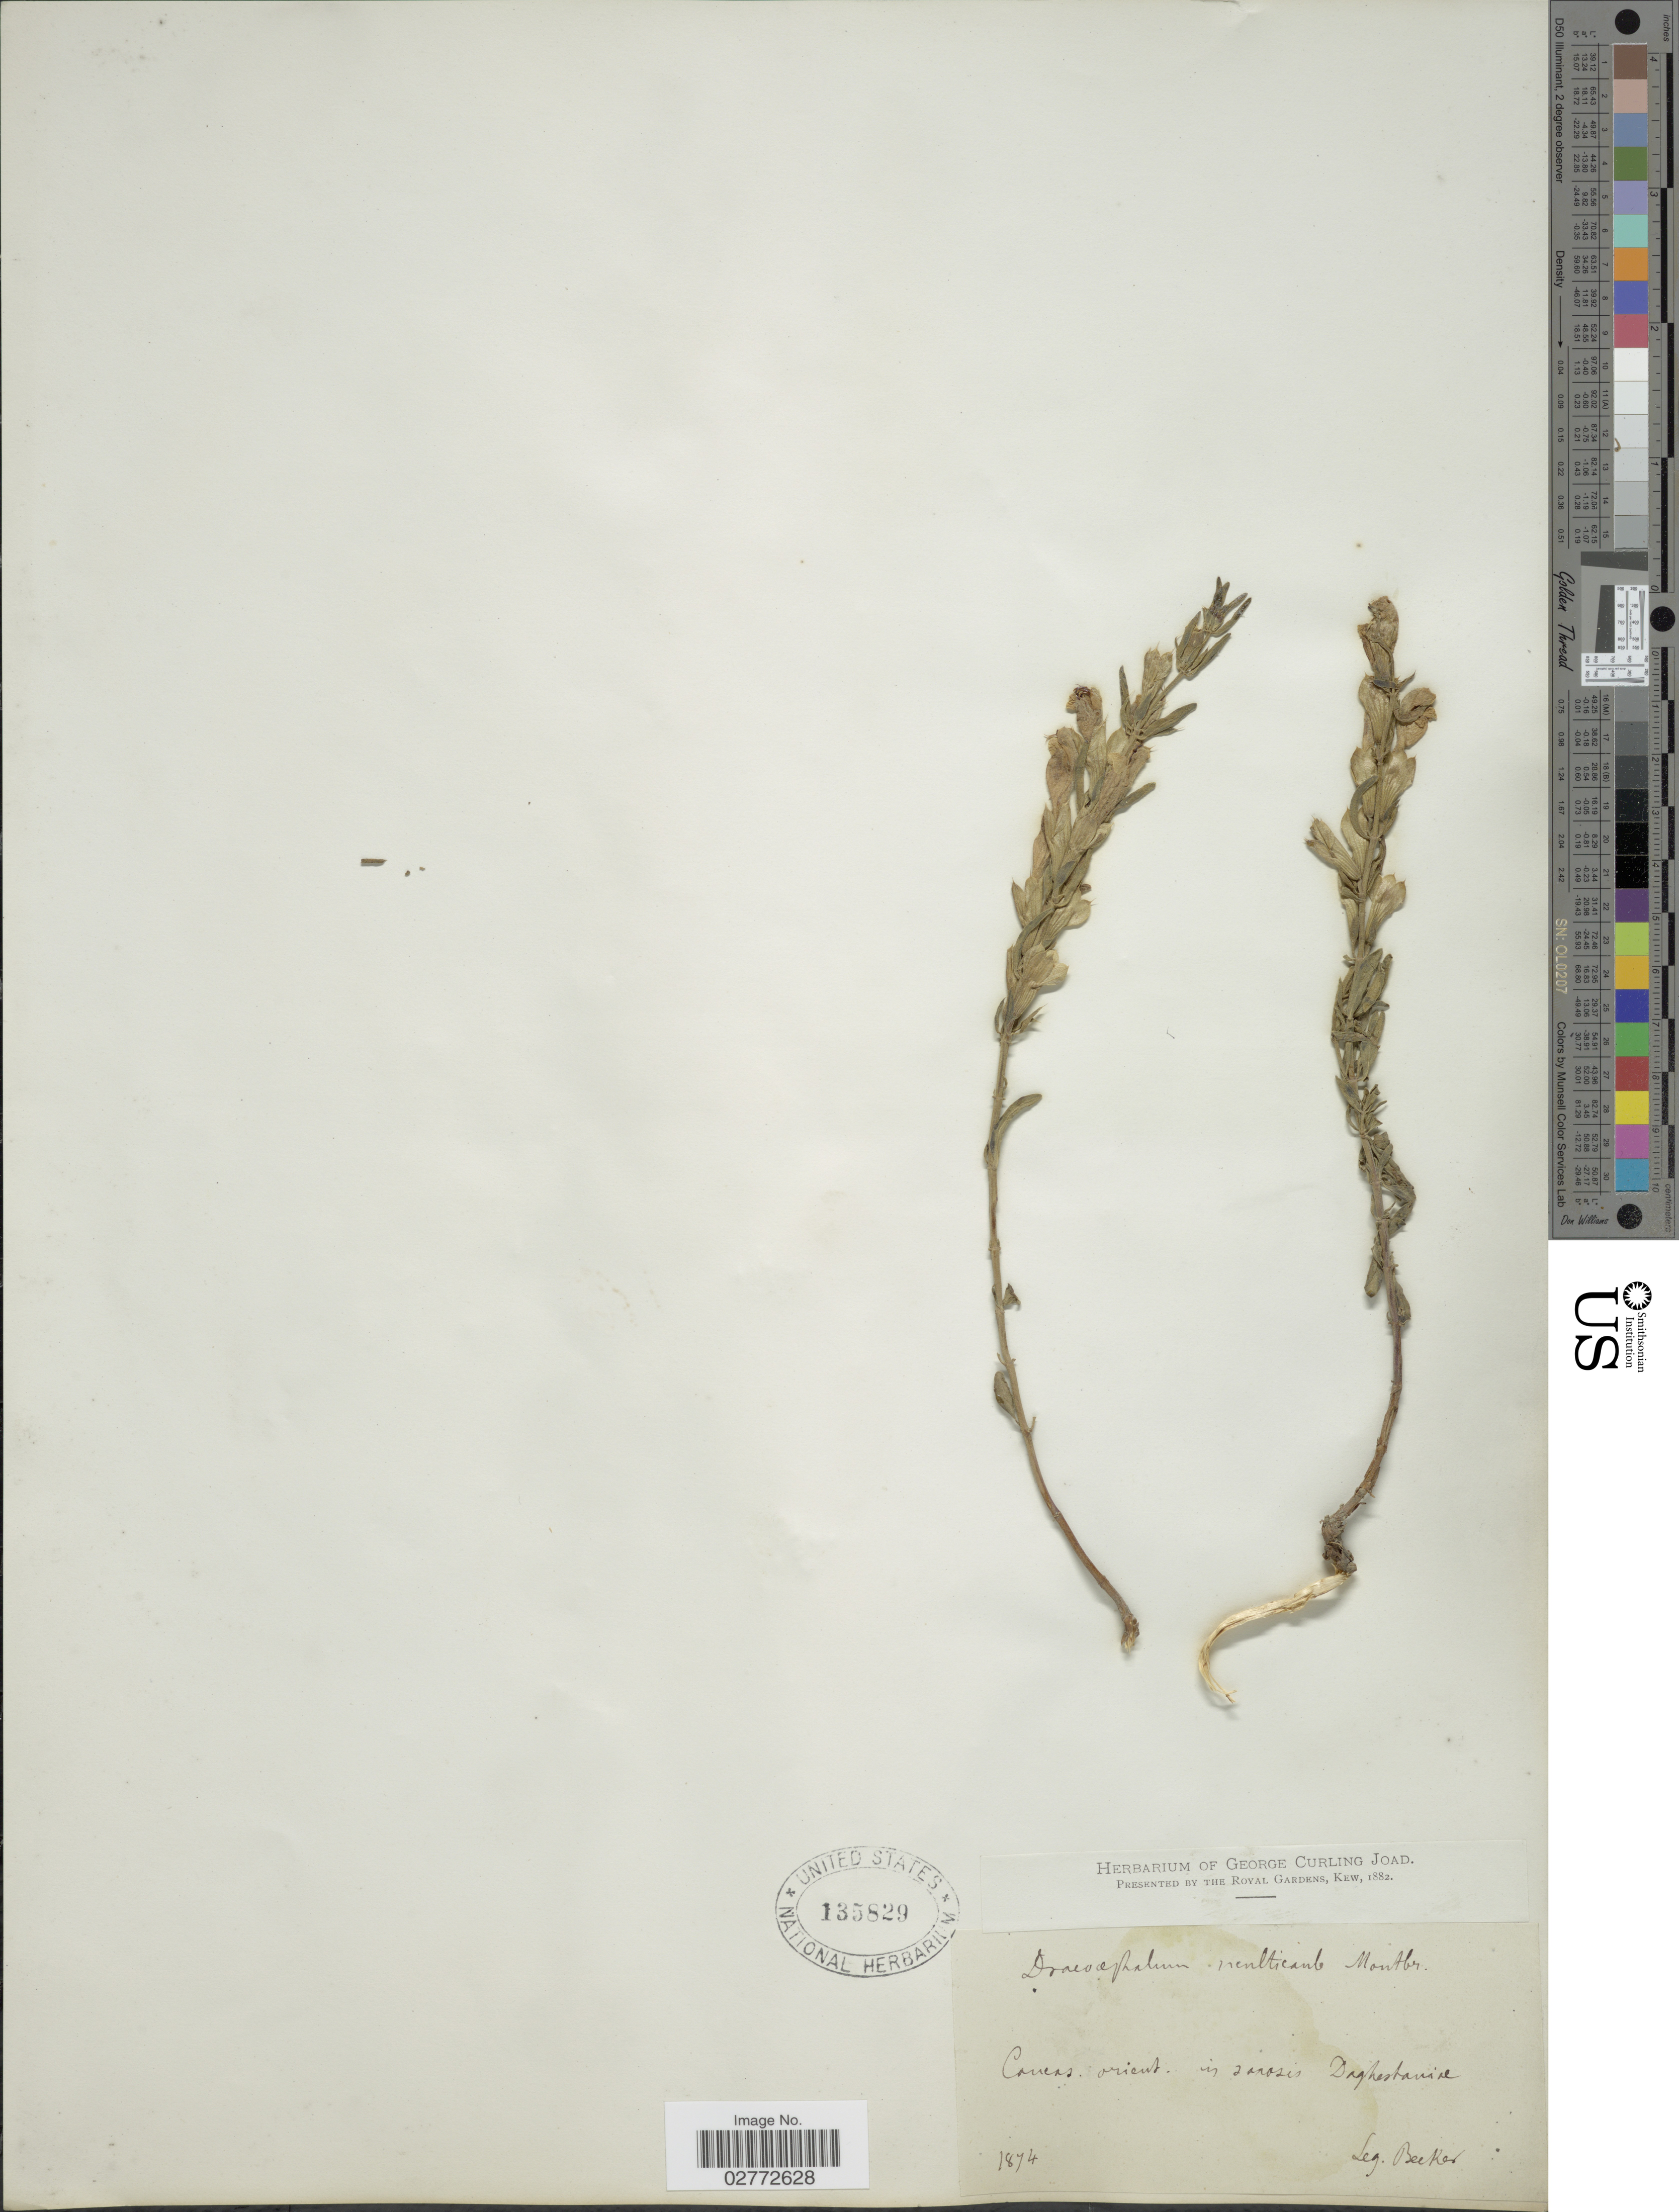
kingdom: Plantae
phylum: Tracheophyta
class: Magnoliopsida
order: Lamiales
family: Lamiaceae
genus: Dracocephalum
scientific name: Dracocephalum multicaule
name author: Montbret & Aucher ex Benth.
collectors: -. Becker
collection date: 1874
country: Russian Federation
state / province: Dagestan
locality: Canens. orient. in sanosis Daghestanine.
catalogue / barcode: US 135829